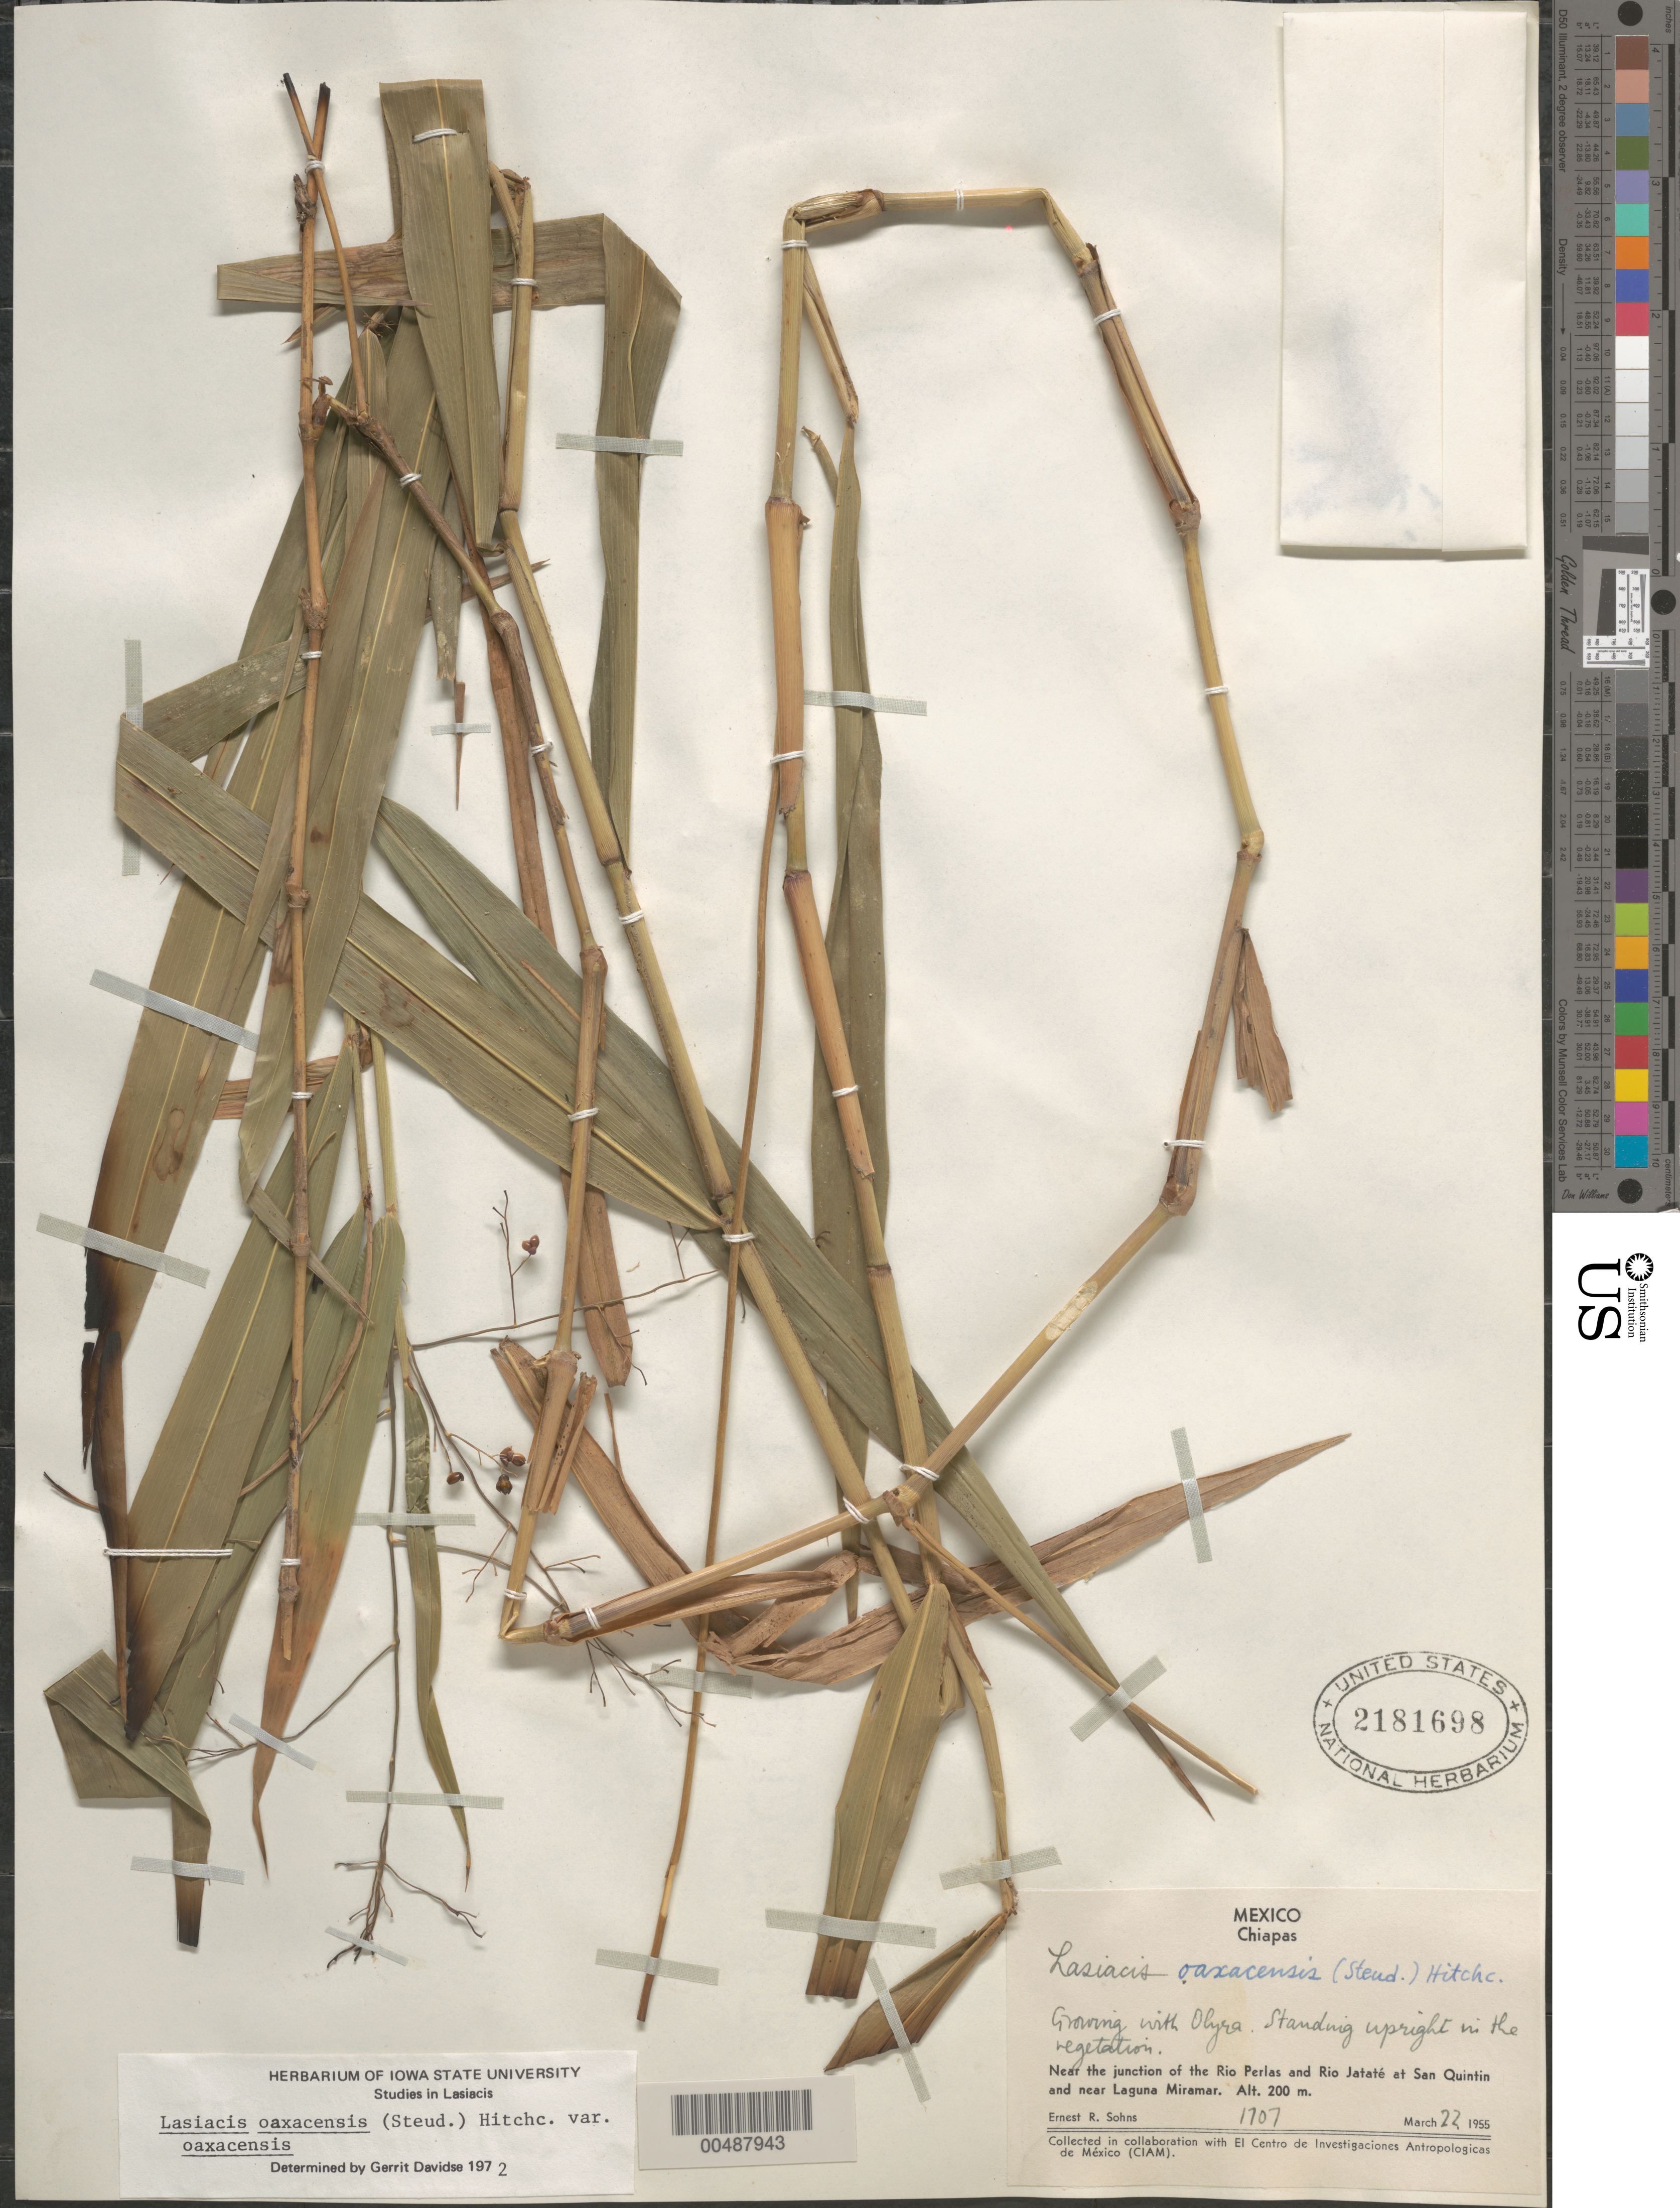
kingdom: Plantae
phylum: Tracheophyta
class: Liliopsida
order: Poales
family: Poaceae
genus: Lasiacis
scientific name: Lasiacis oaxacensis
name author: (Steud.) Hitchc.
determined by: Davidse, Gerrit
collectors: E. R. Sohns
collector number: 1707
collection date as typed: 22 Mar 1955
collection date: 1955-03-22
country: Mexico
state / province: Chiapas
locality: Near the jct of the Rio Perlas & Rio Jatat‚ at San Quintin & near Laguna Miramar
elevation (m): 200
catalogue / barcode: US 2181698